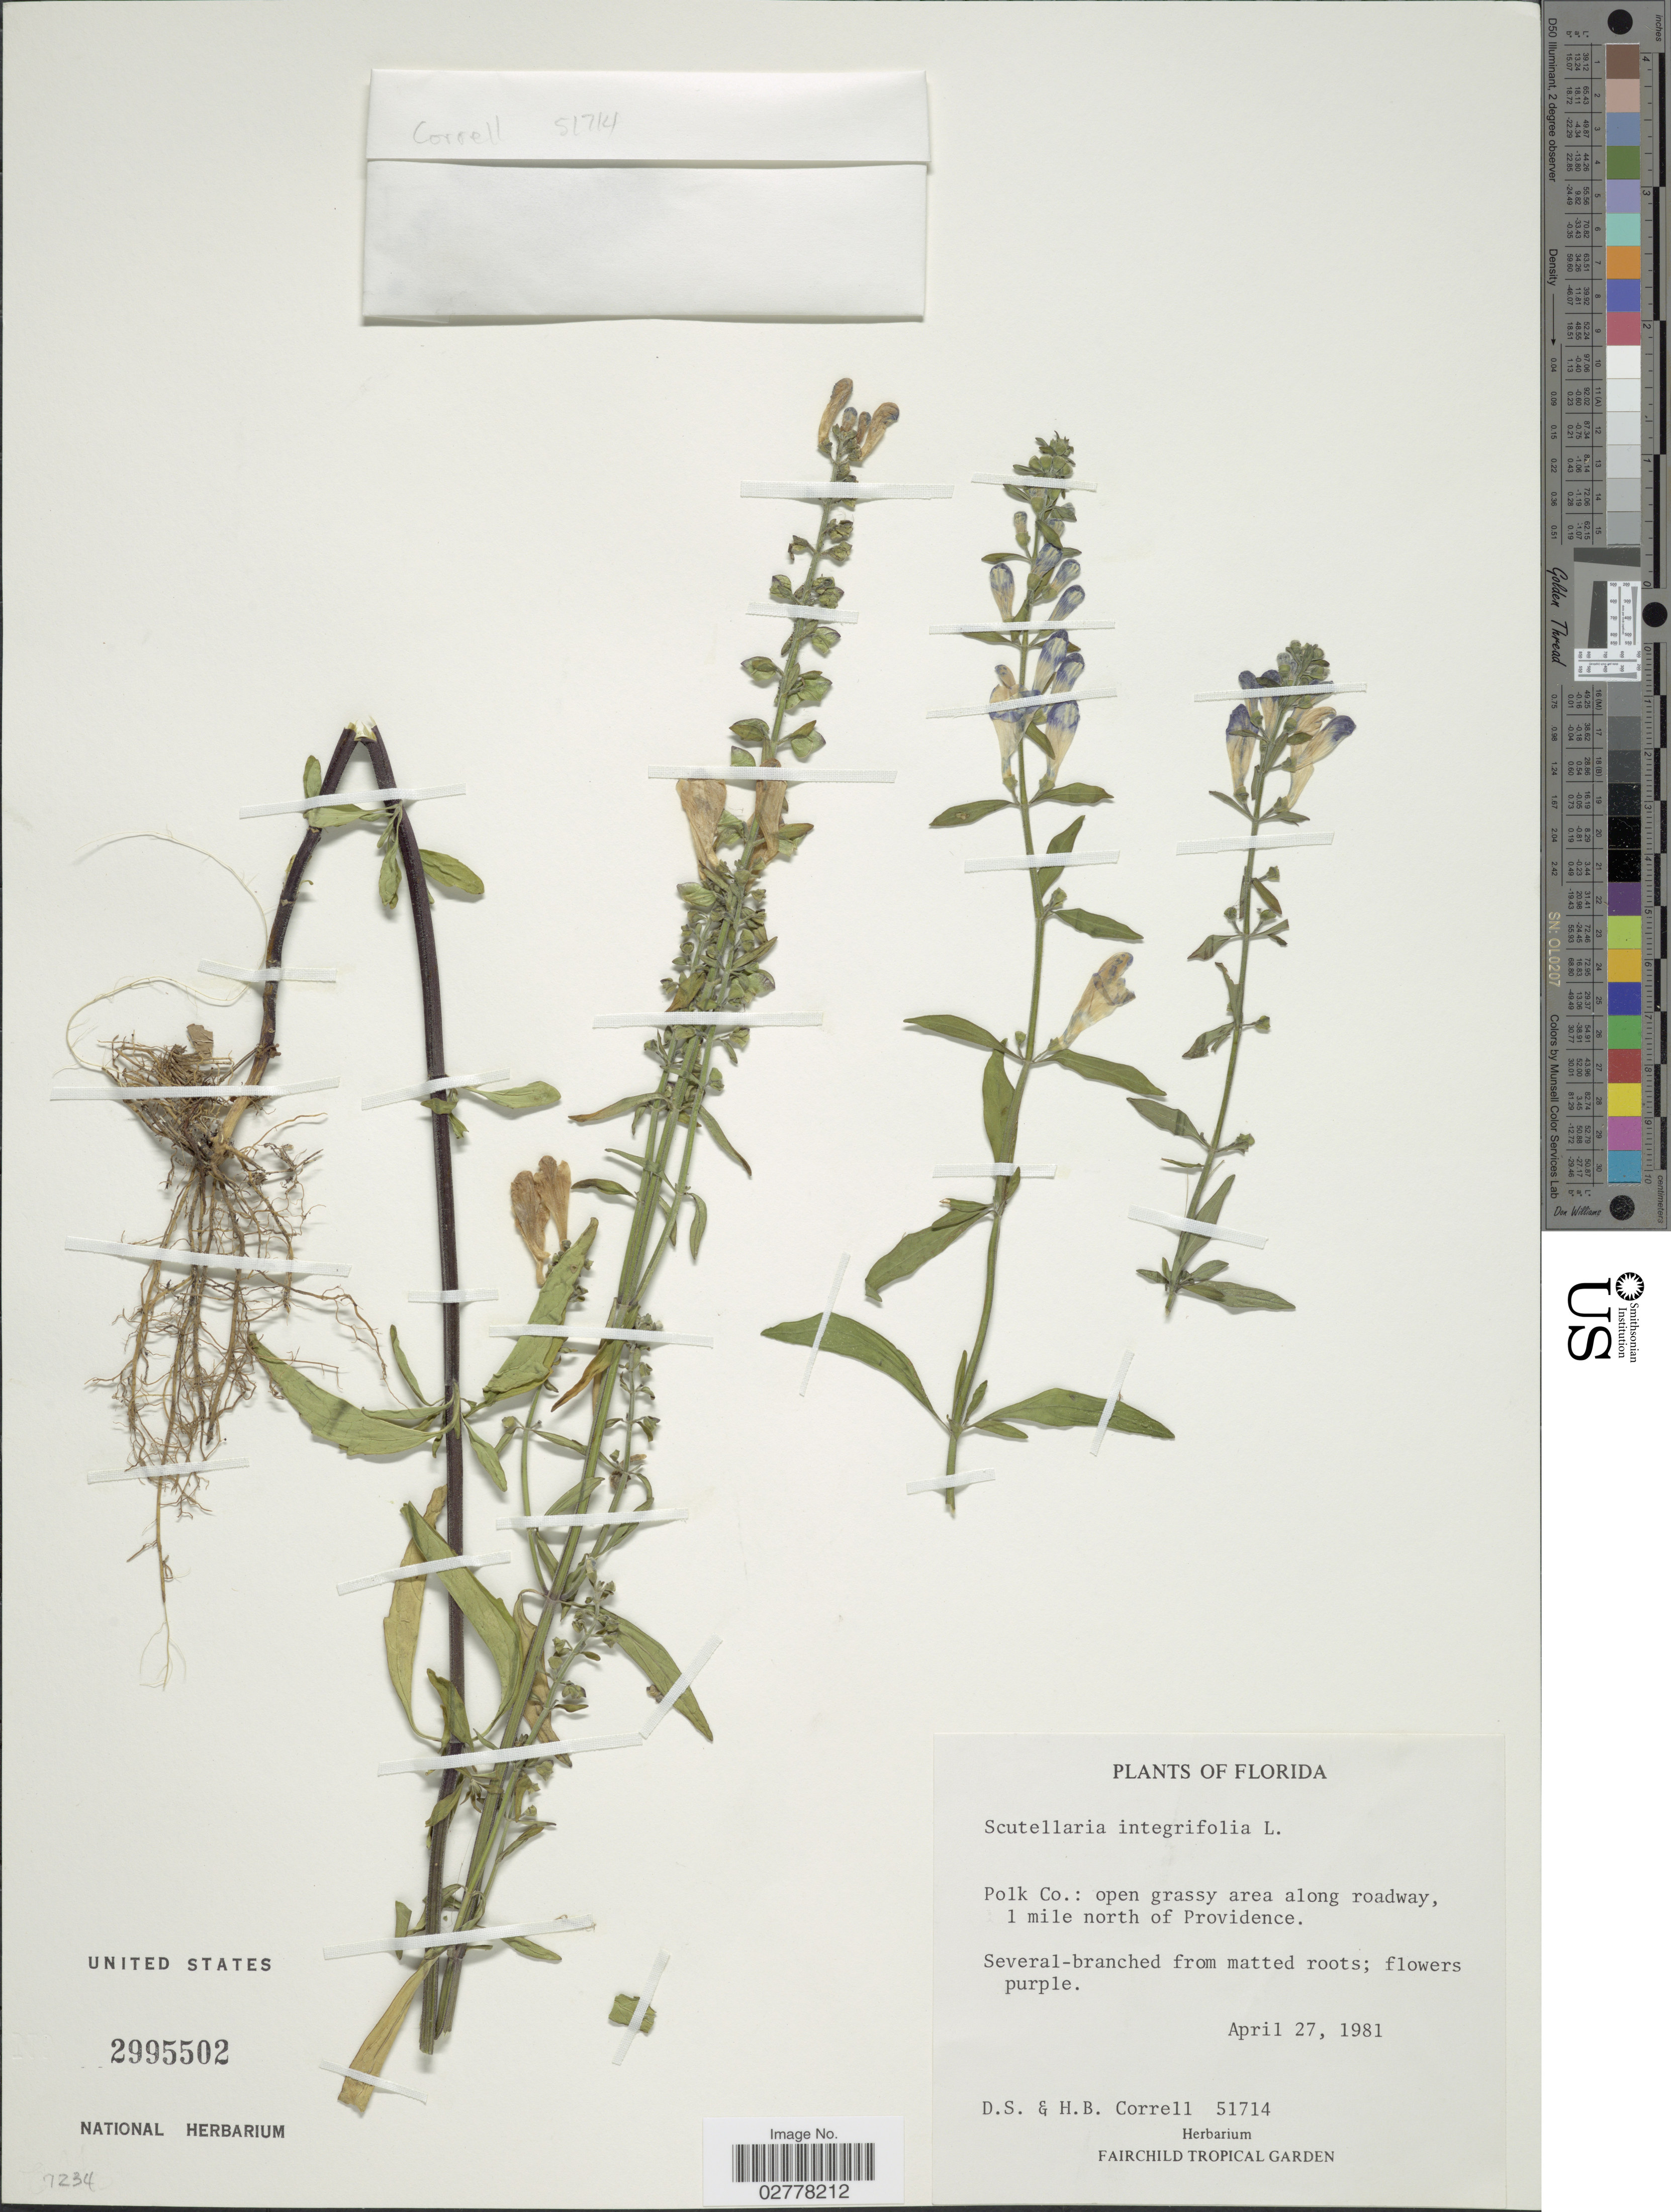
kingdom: Plantae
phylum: Tracheophyta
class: Magnoliopsida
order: Lamiales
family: Lamiaceae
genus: Scutellaria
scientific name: Scutellaria integrifolia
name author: L.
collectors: D. S. Correll & H. Correll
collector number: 51714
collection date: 1981-04-27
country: United States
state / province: Florida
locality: Polk Co.: open grassy area along roadway, 1 mile north of Providence.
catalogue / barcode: US 2995502